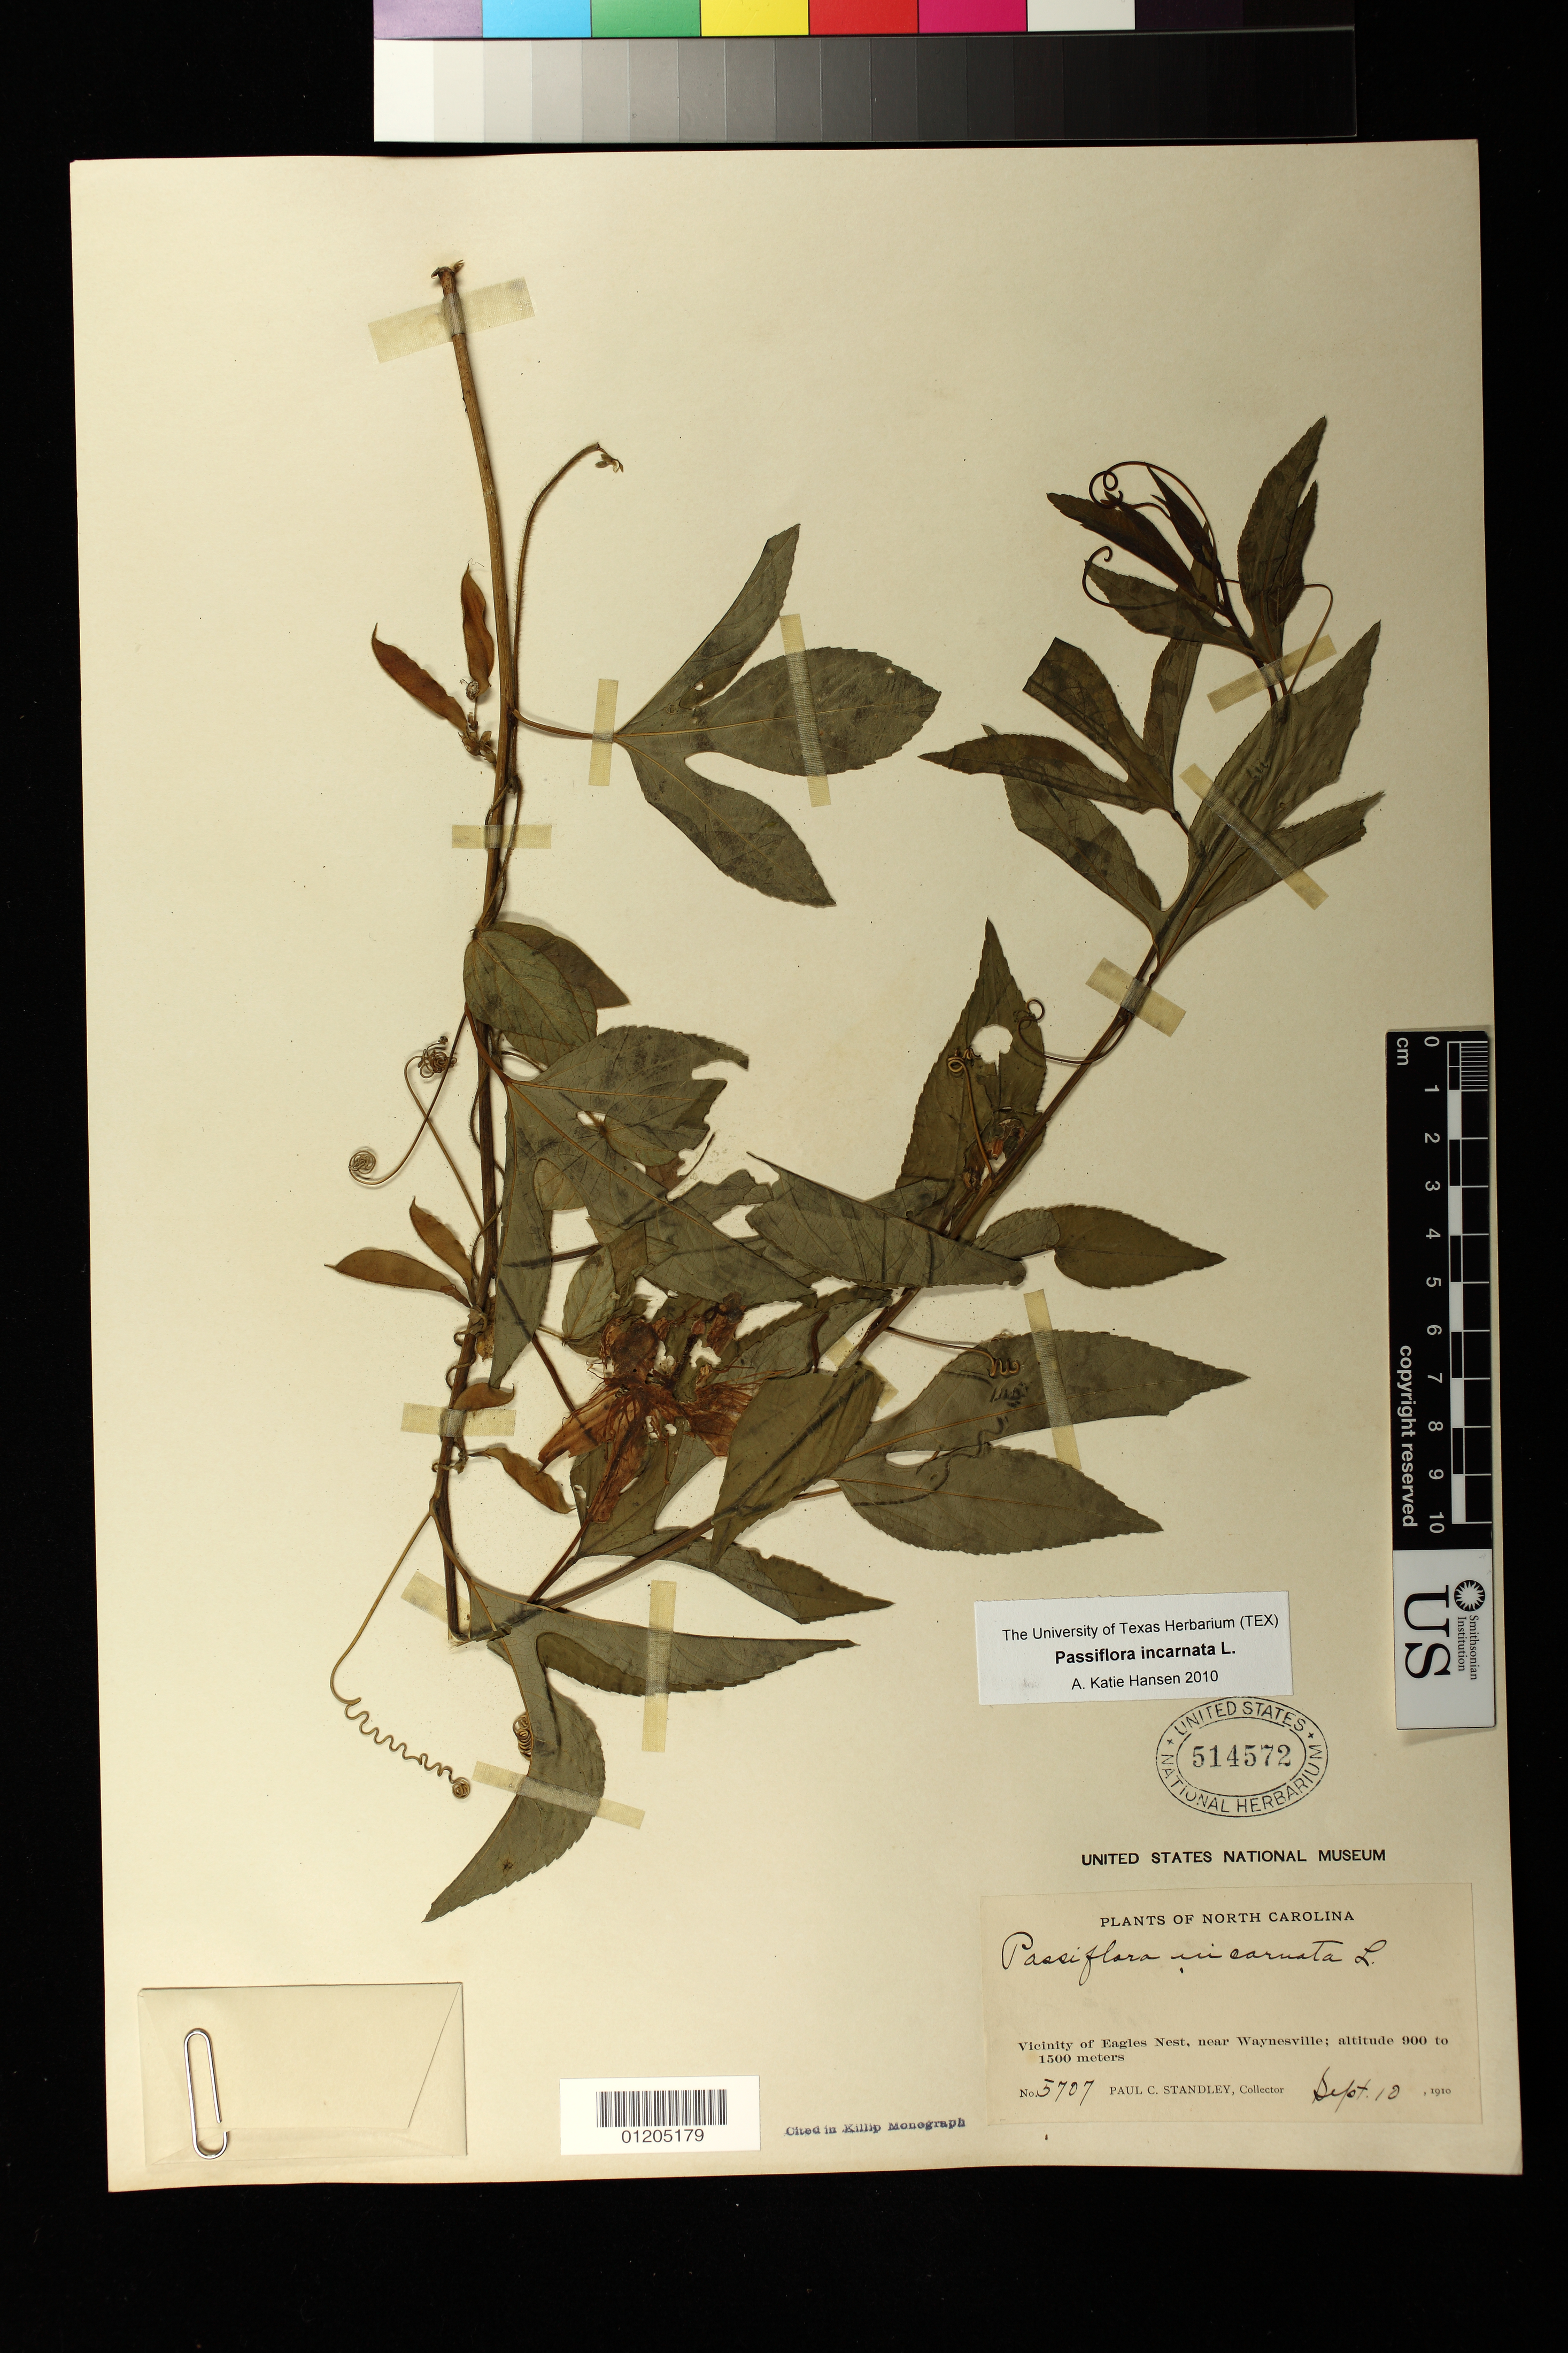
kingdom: Plantae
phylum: Tracheophyta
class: Magnoliopsida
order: Malpighiales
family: Passifloraceae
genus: Passiflora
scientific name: Passiflora incarnata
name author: L.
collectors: P. C. Standley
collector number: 5707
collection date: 1910-09-10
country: United States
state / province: North Carolina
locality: Vicinity of Eagles Nest, near Waynesville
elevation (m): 274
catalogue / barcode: US 514572